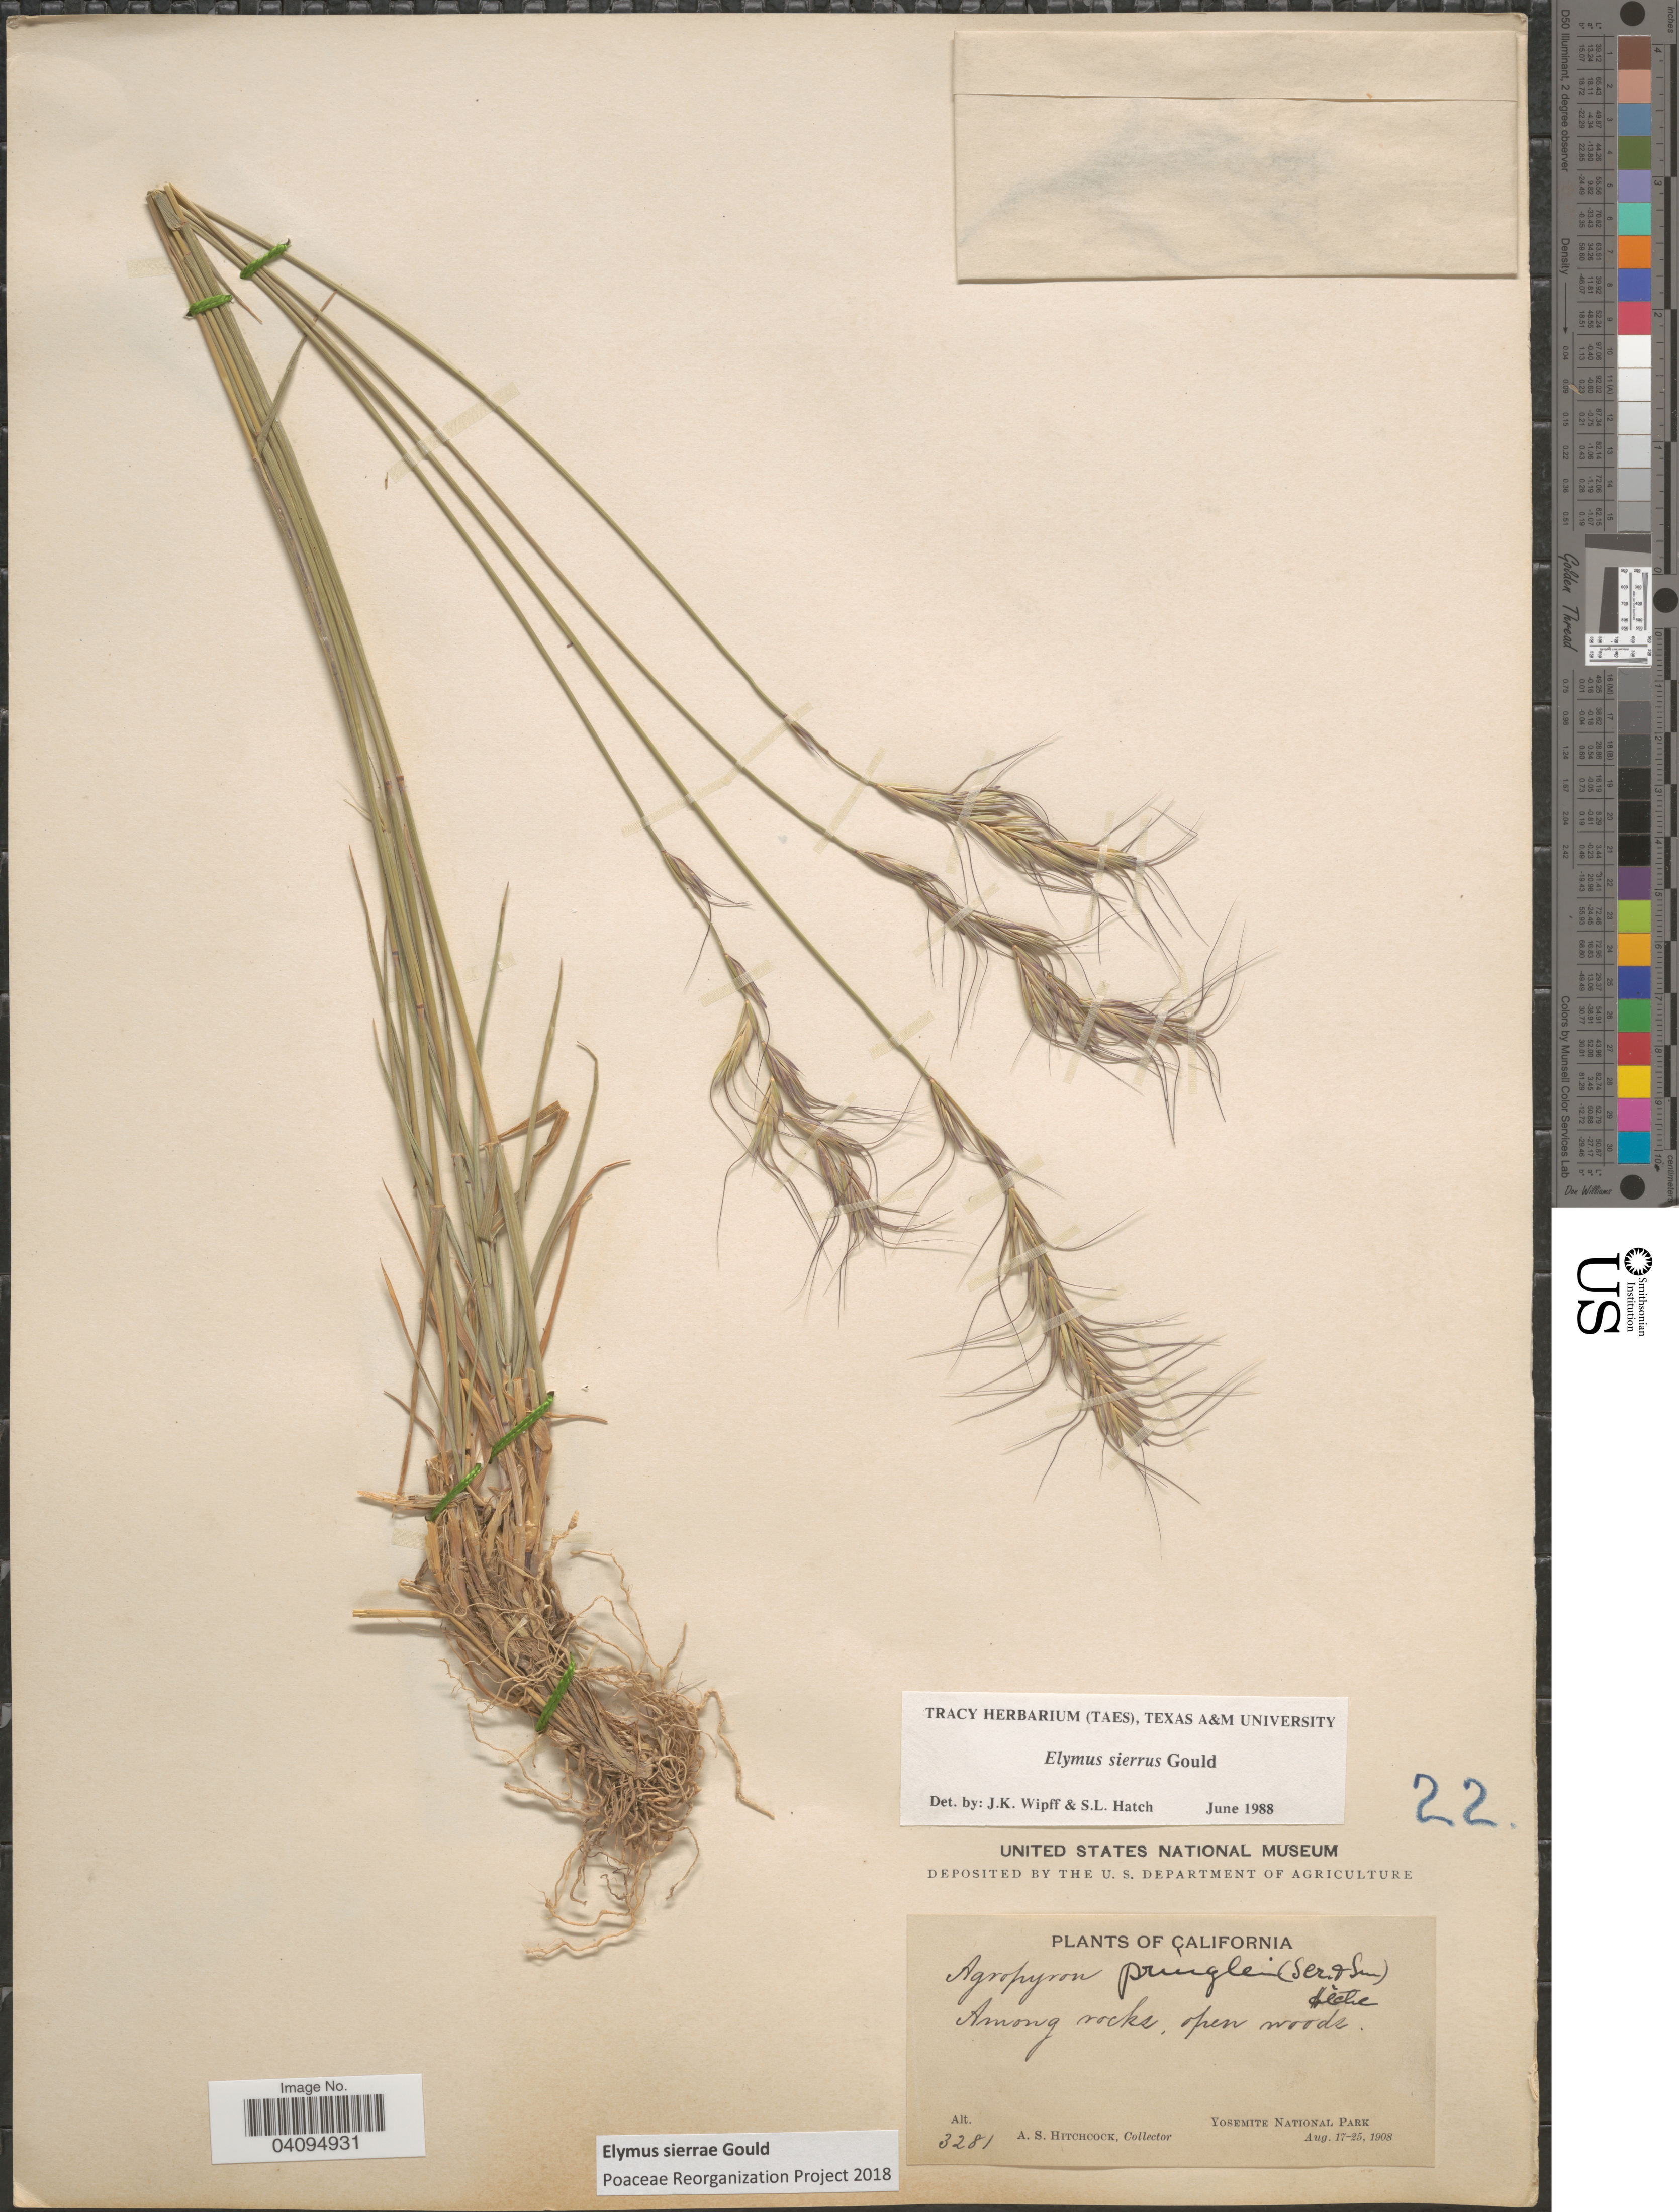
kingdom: Plantae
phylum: Tracheophyta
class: Liliopsida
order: Poales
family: Poaceae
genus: Elymus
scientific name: Elymus sierrae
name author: Gould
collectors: A. S. Hitchcock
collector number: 3281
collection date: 1908-08-17/1908-08-25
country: United States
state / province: California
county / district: Mariposa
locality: Yosemite National Park.